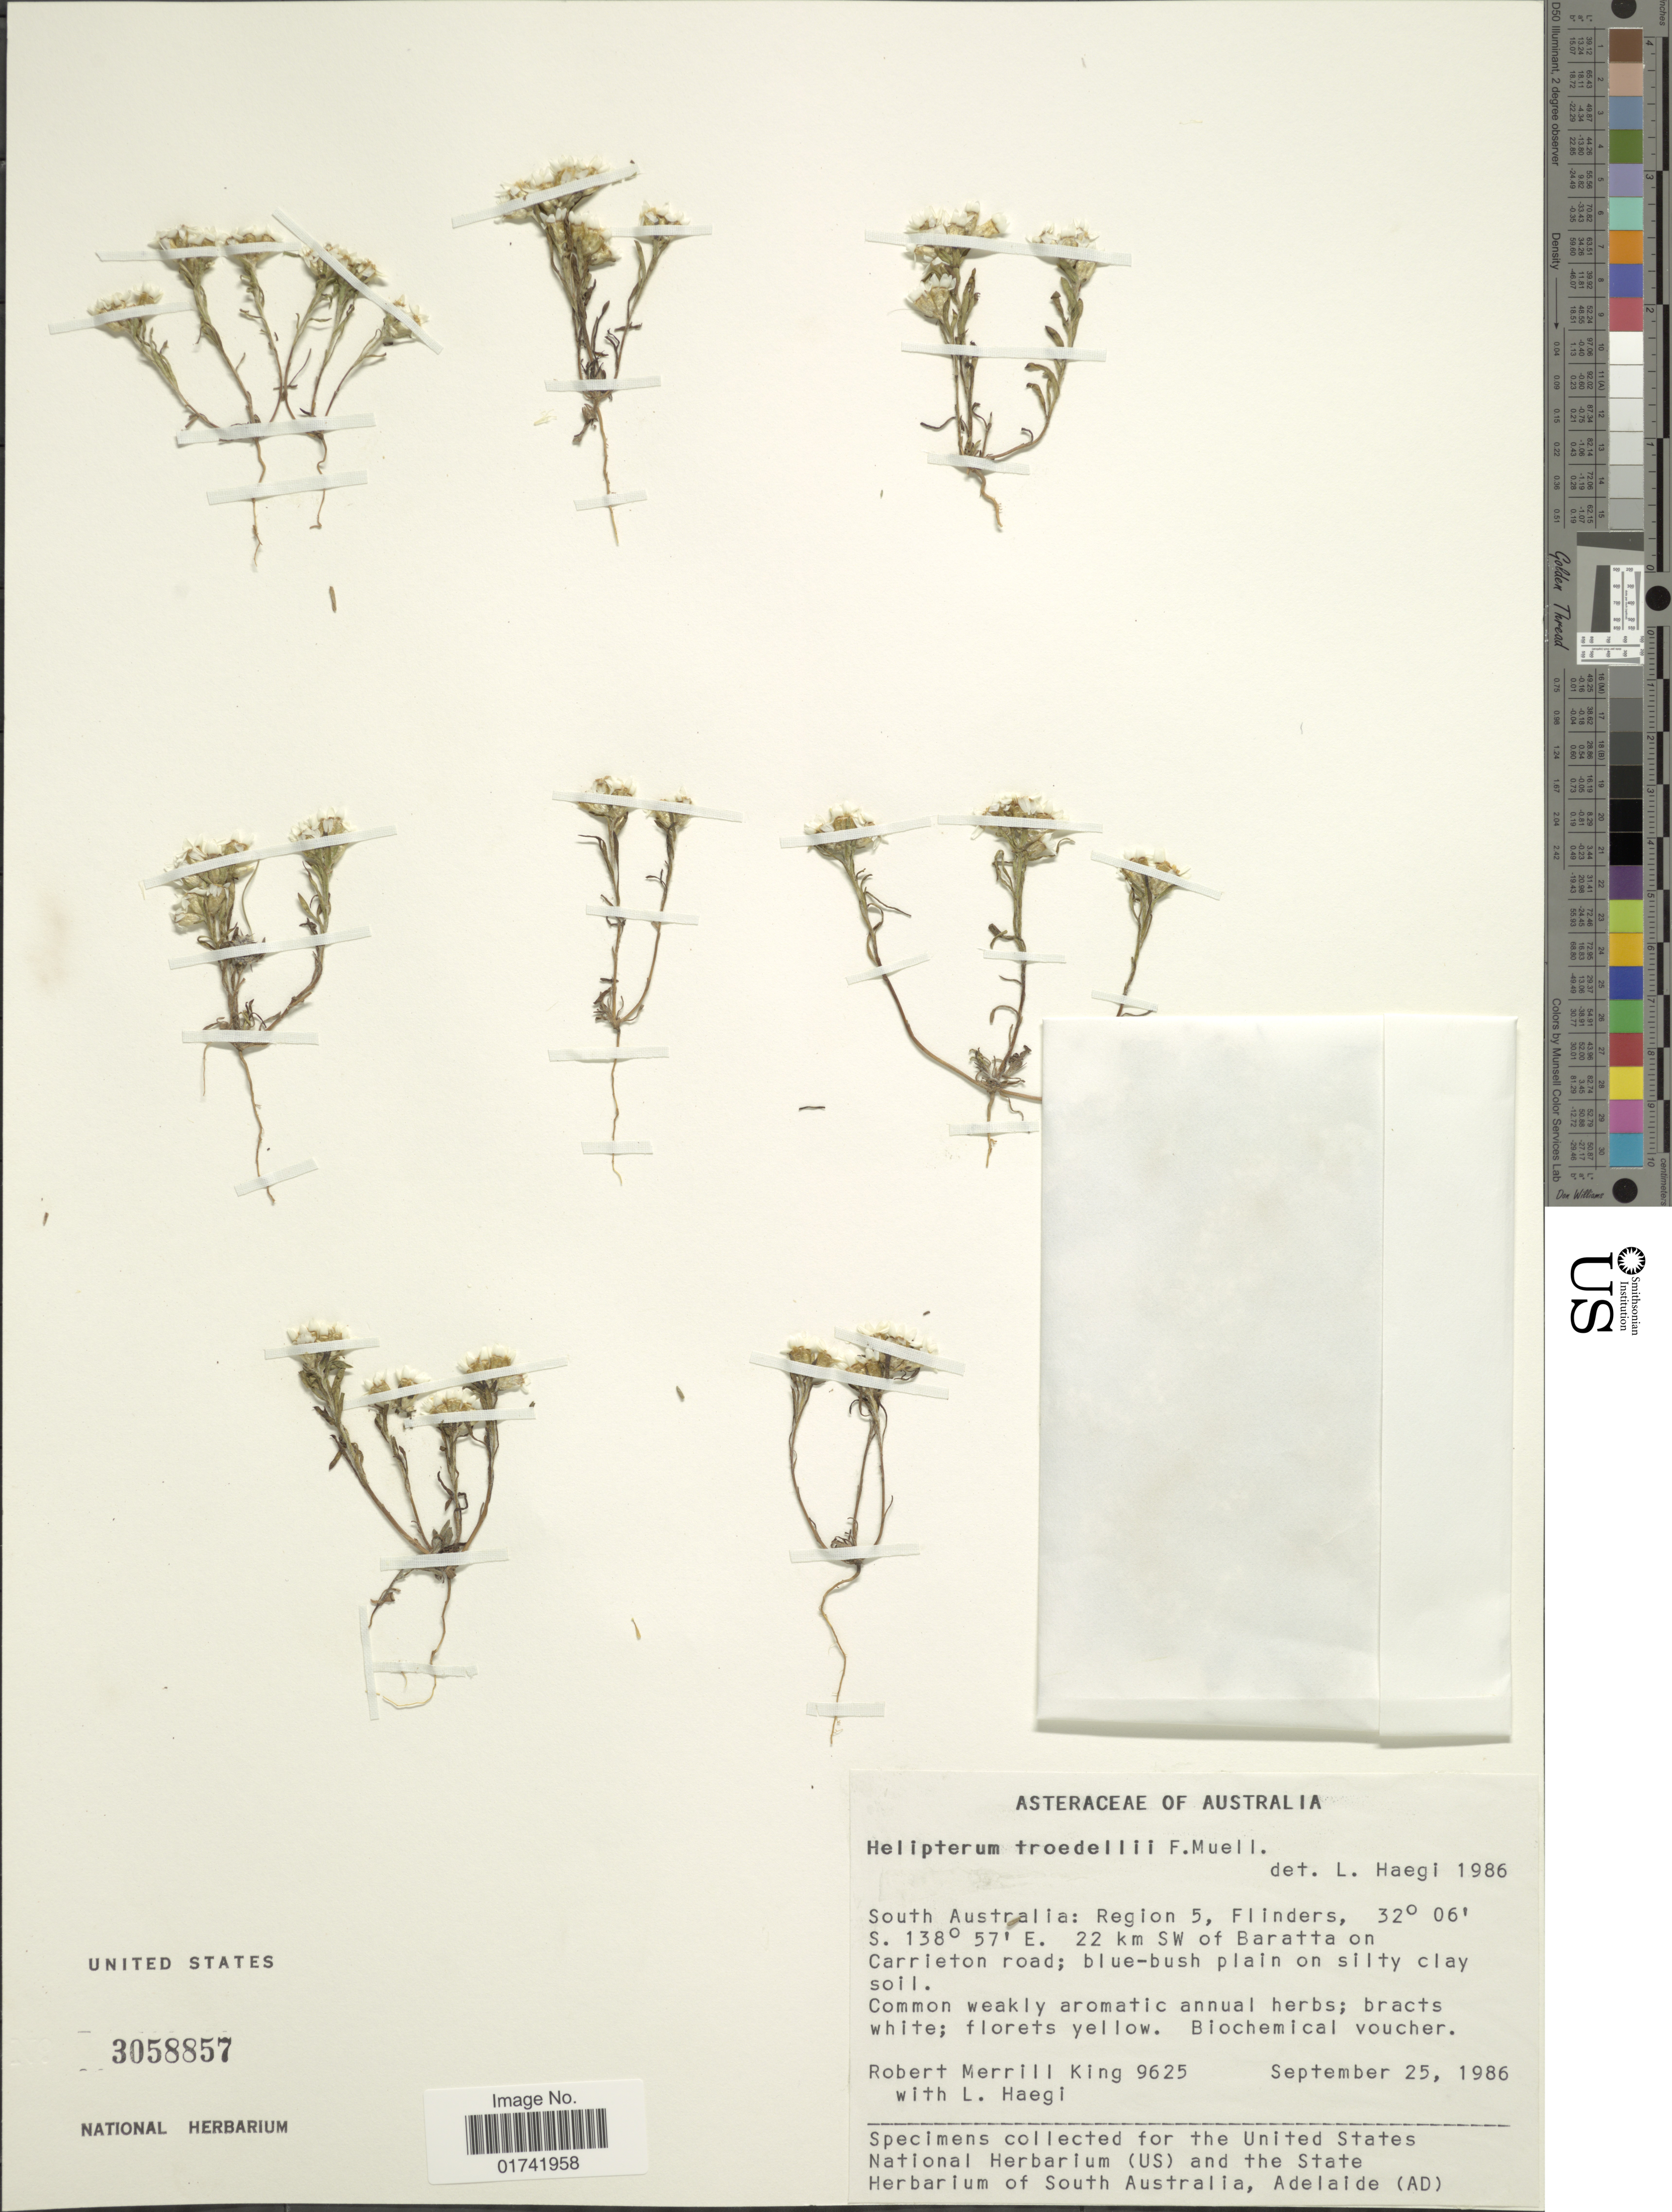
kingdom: Plantae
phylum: Tracheophyta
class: Magnoliopsida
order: Asterales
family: Asteraceae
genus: Rhodanthe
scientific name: Rhodanthe troedelii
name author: (F. Muell.) Paul G. Wilson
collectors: R. M. King & L. Haegi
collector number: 9625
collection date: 1986-09-25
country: Australia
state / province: South Australia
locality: Region 5, Flinders. 22 km SW of Baratta on Carleton road.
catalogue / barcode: US 3058857